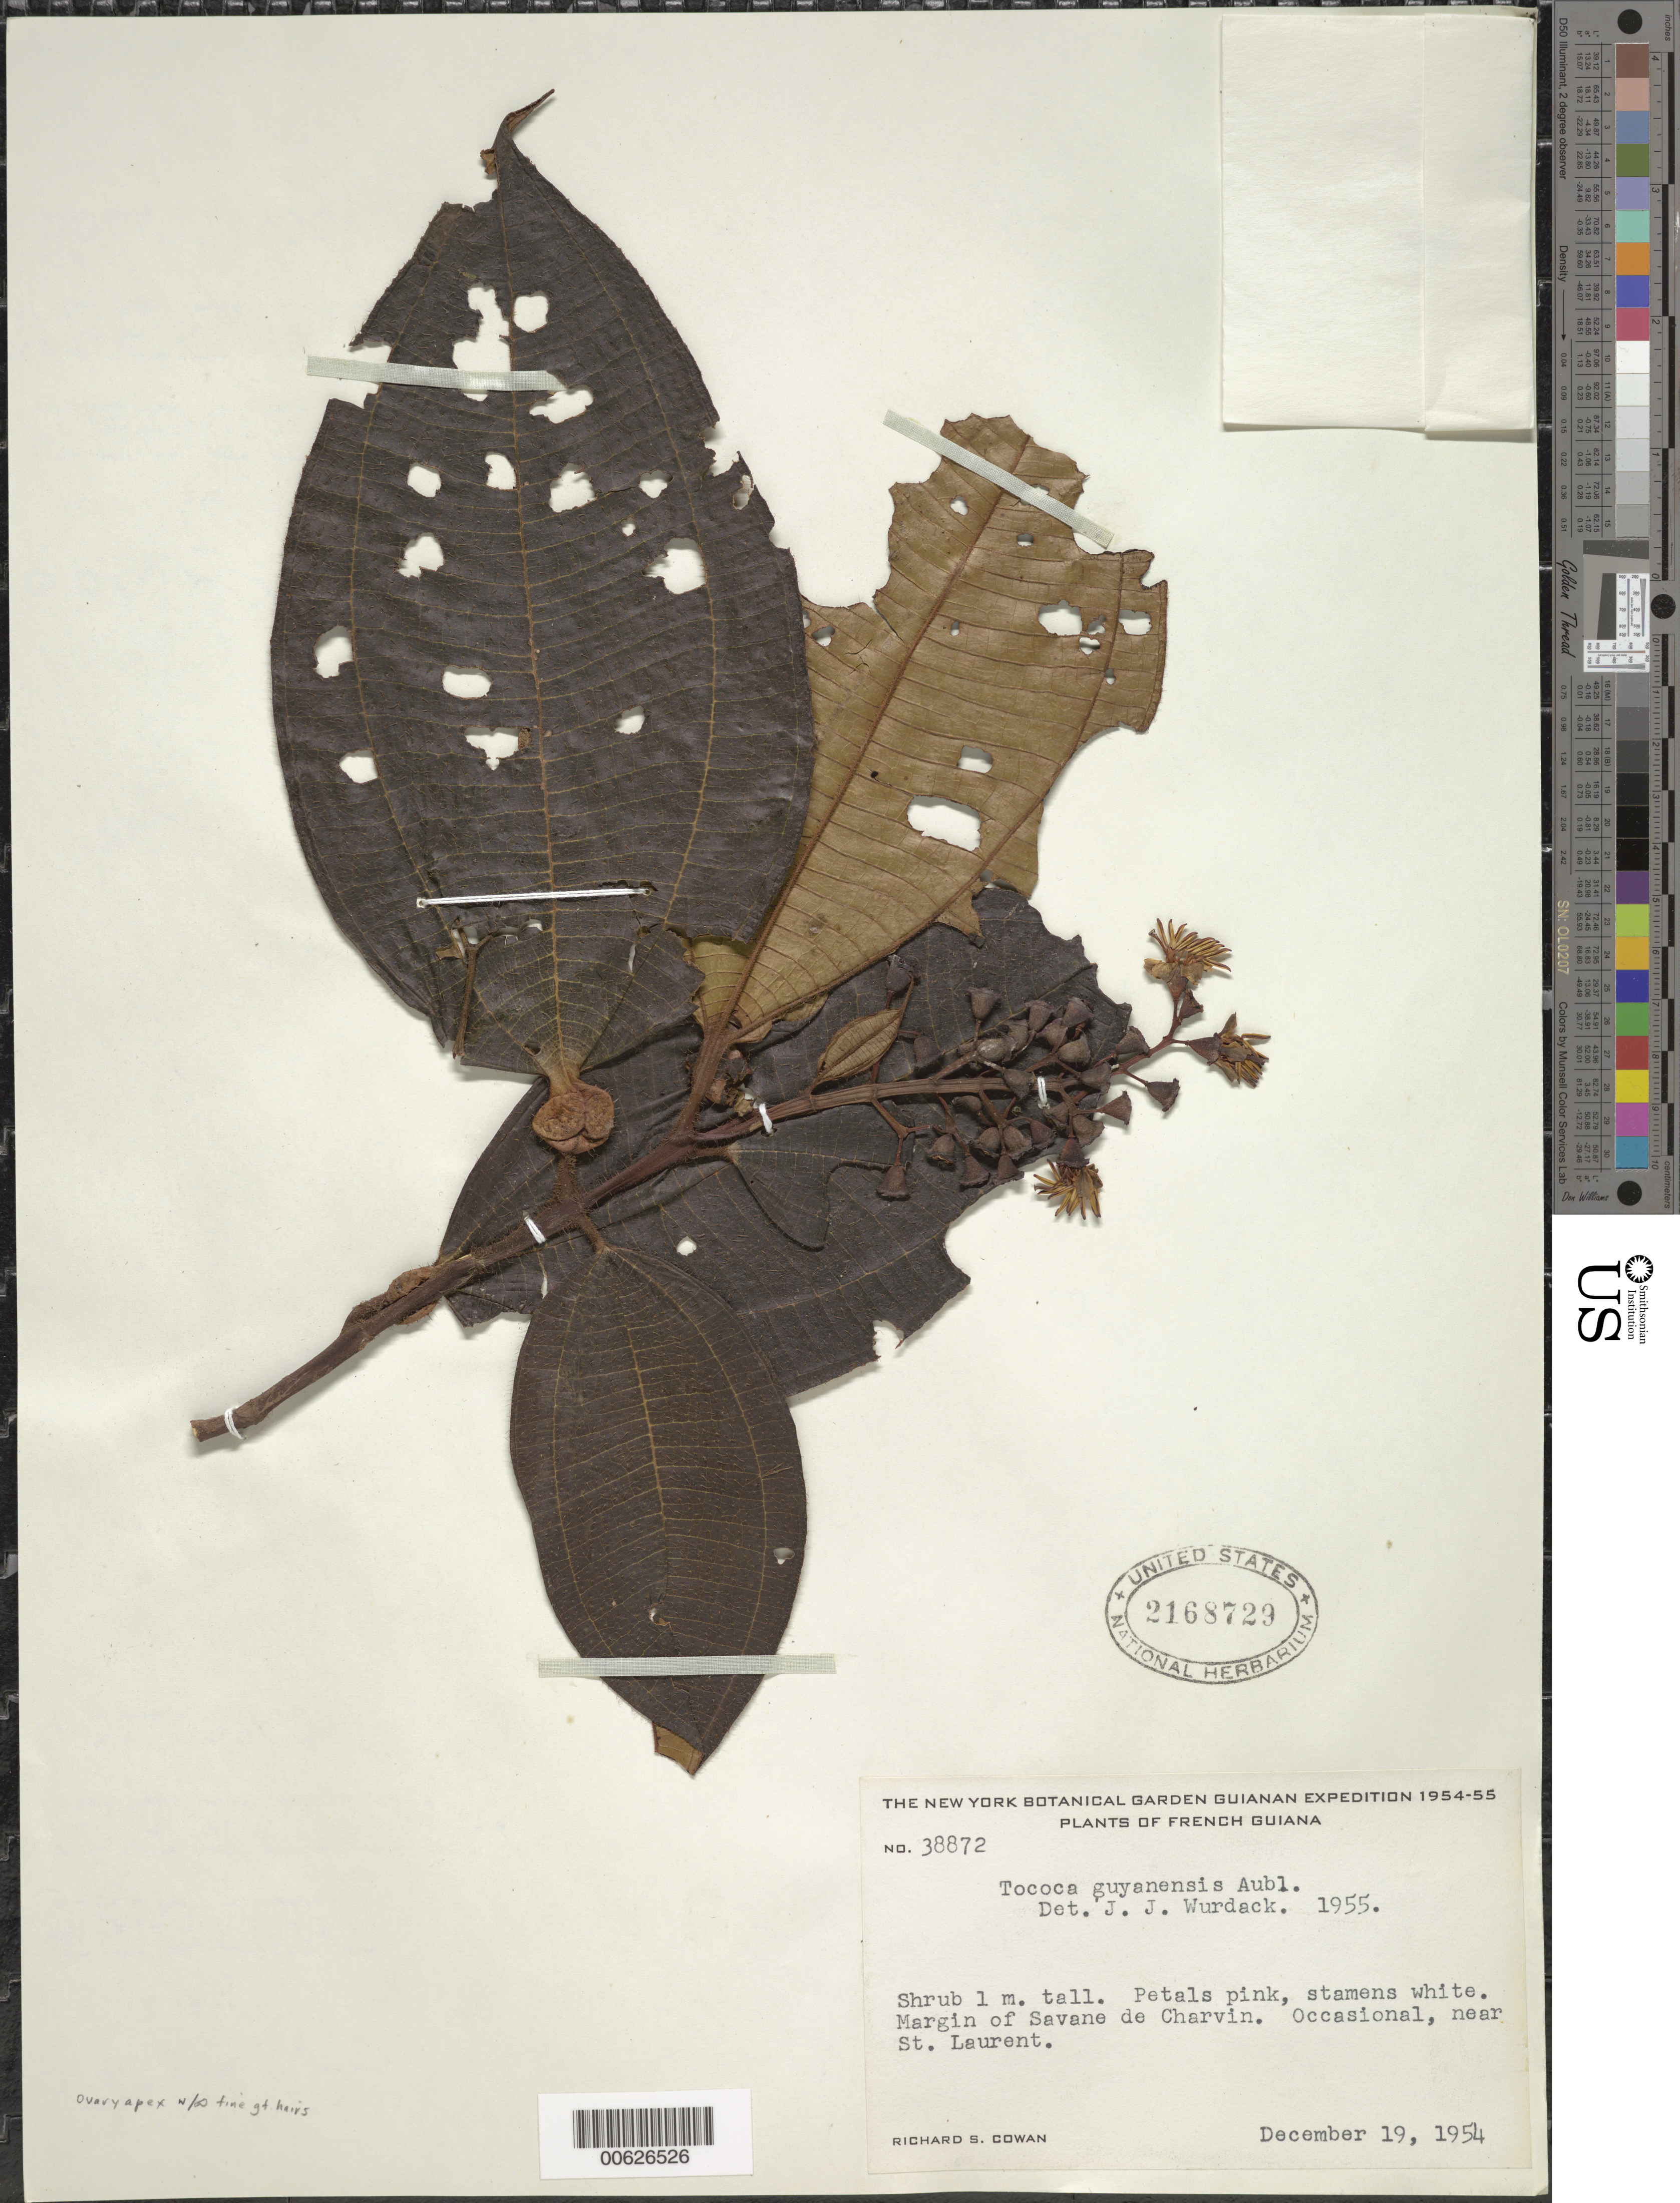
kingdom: Plantae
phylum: Tracheophyta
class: Magnoliopsida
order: Myrtales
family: Melastomataceae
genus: Tococa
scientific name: Tococa guianensis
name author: Aubl.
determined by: Wurdack, John J., (US), US (UNITED STATES)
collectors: R. S. Cowan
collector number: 38872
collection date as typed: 19-Dec-54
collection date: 1954-12-19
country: French Guiana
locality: Savane de Charvin, near St. Laurent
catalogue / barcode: US 2168729